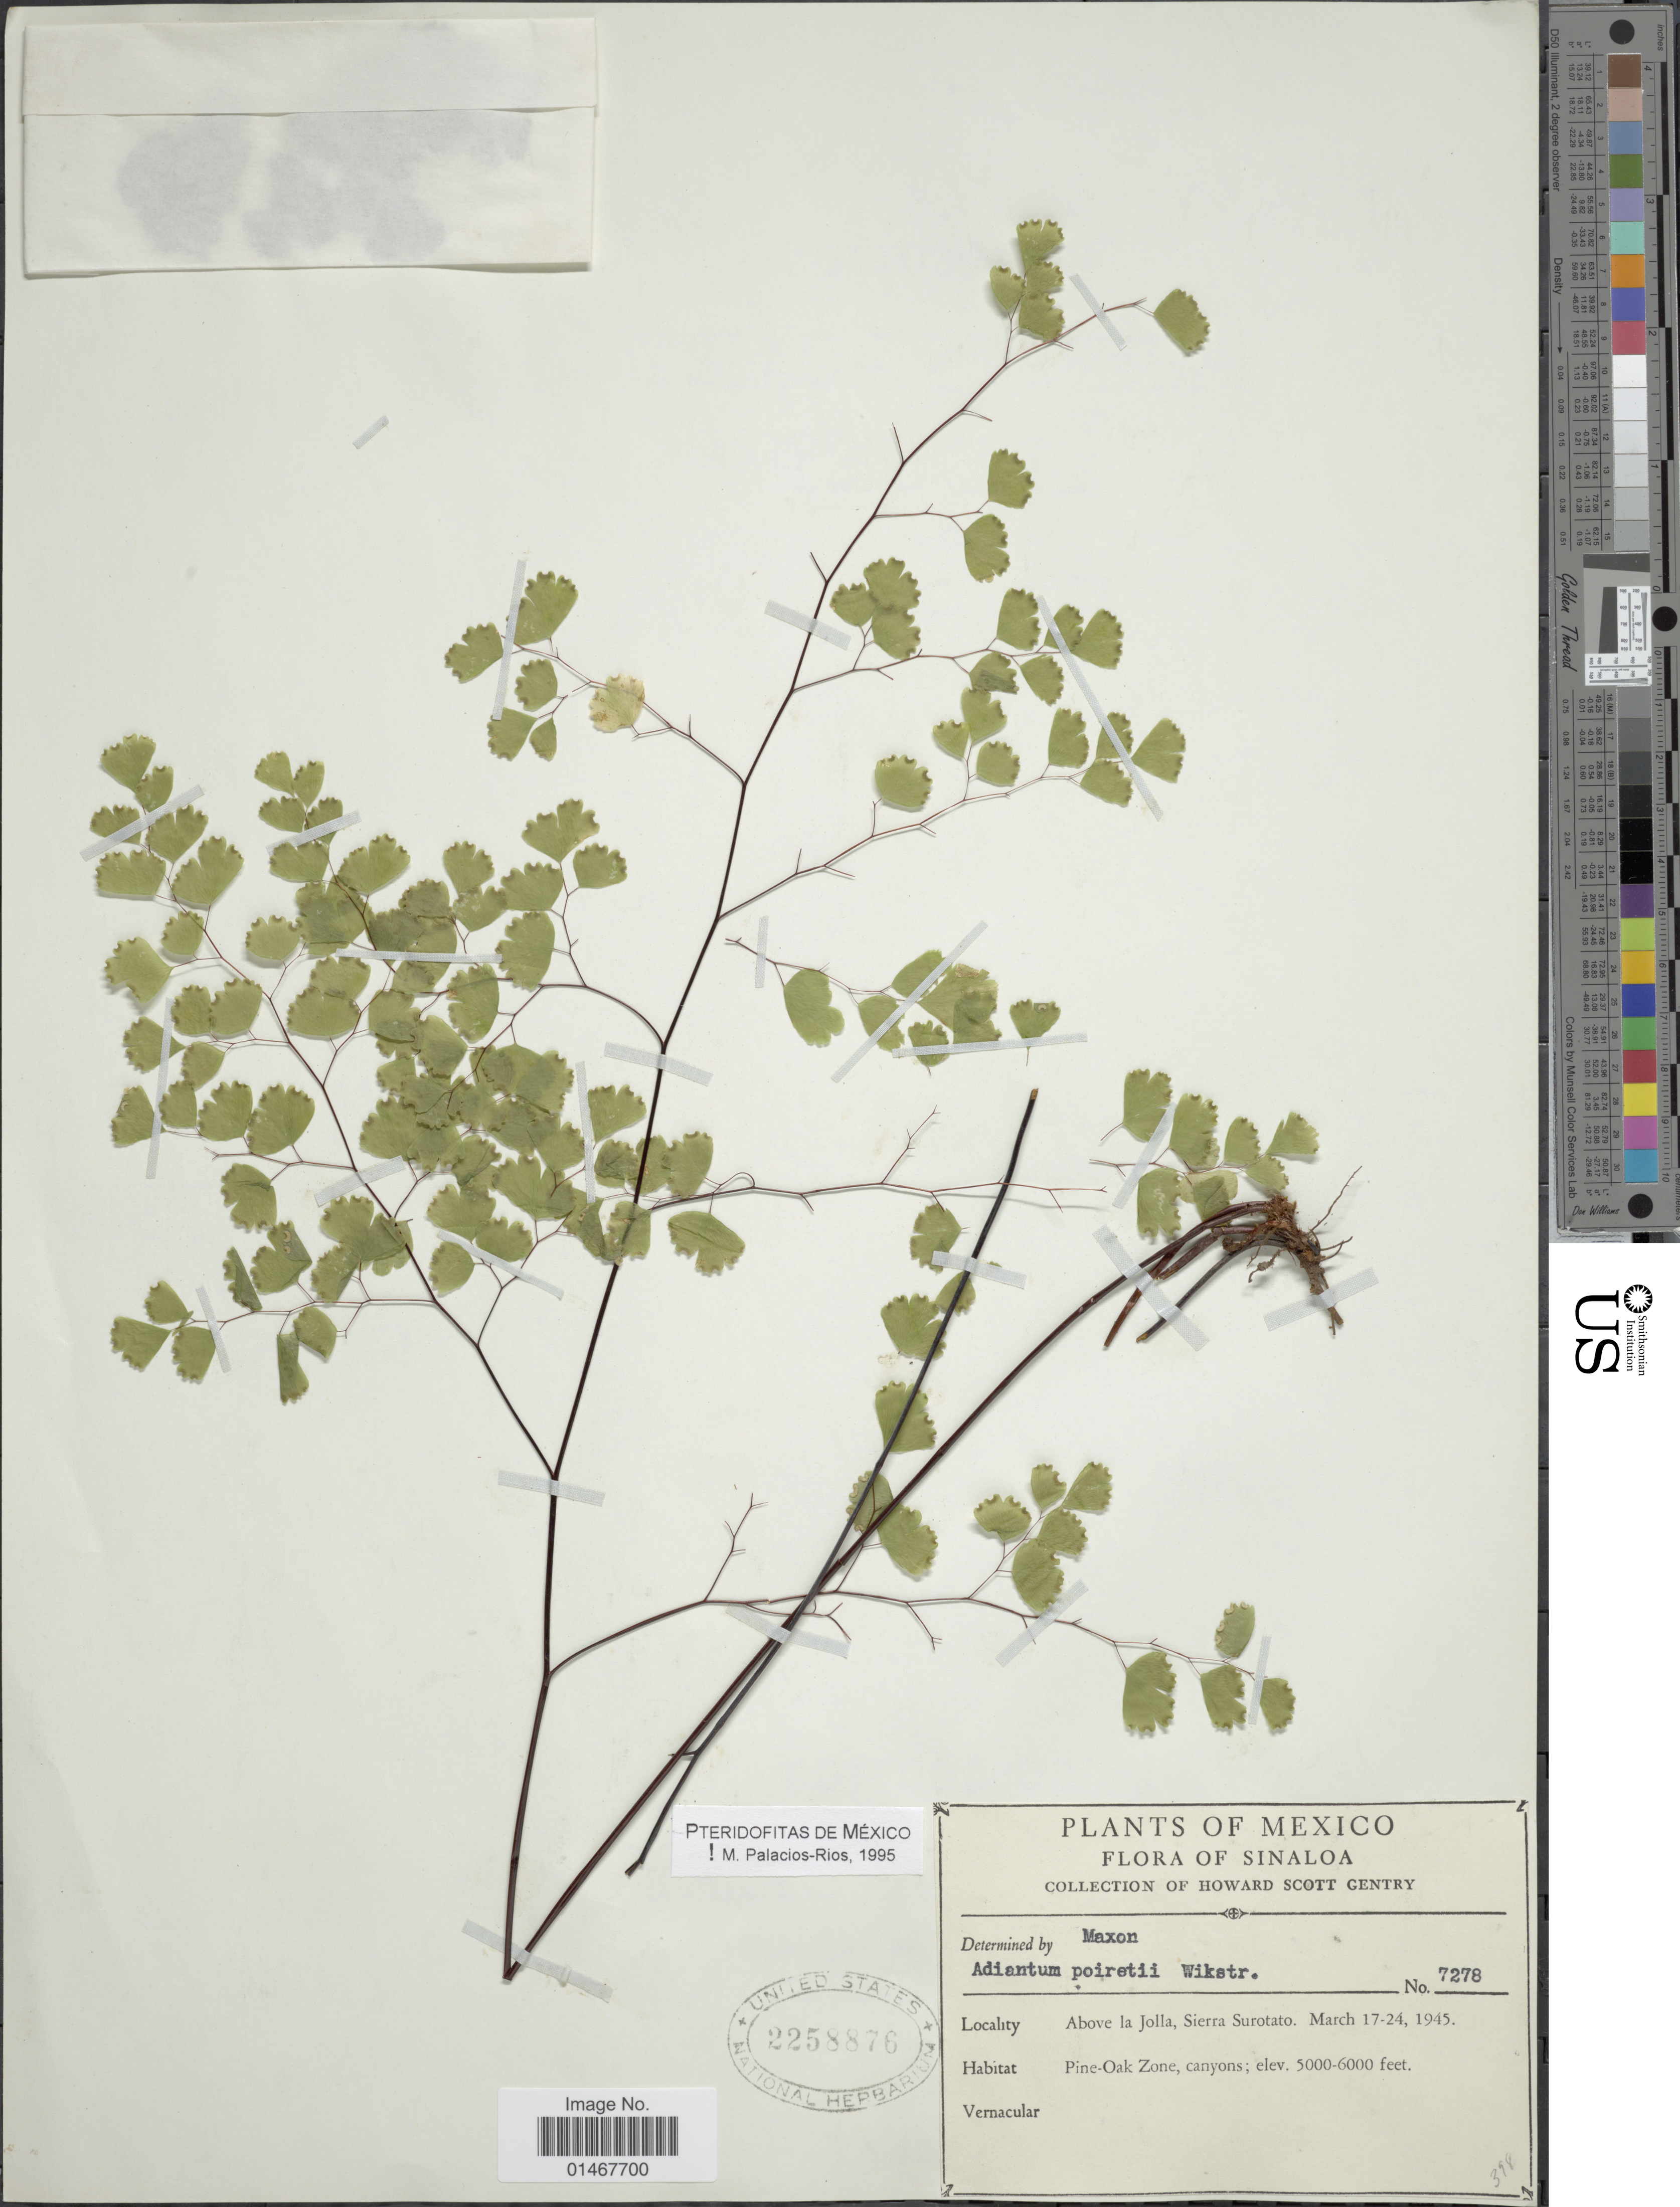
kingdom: Plantae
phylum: Tracheophyta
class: Polypodiopsida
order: Polypodiales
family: Pteridaceae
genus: Adiantum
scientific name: Adiantum poiretii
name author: Wikstr.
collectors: H. S. Gentry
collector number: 7278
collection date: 1945-03-17/1945-03-24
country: Mexico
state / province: Sinaloa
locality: Above la Jolla, Sierra Surotato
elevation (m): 1524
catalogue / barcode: US 2258876